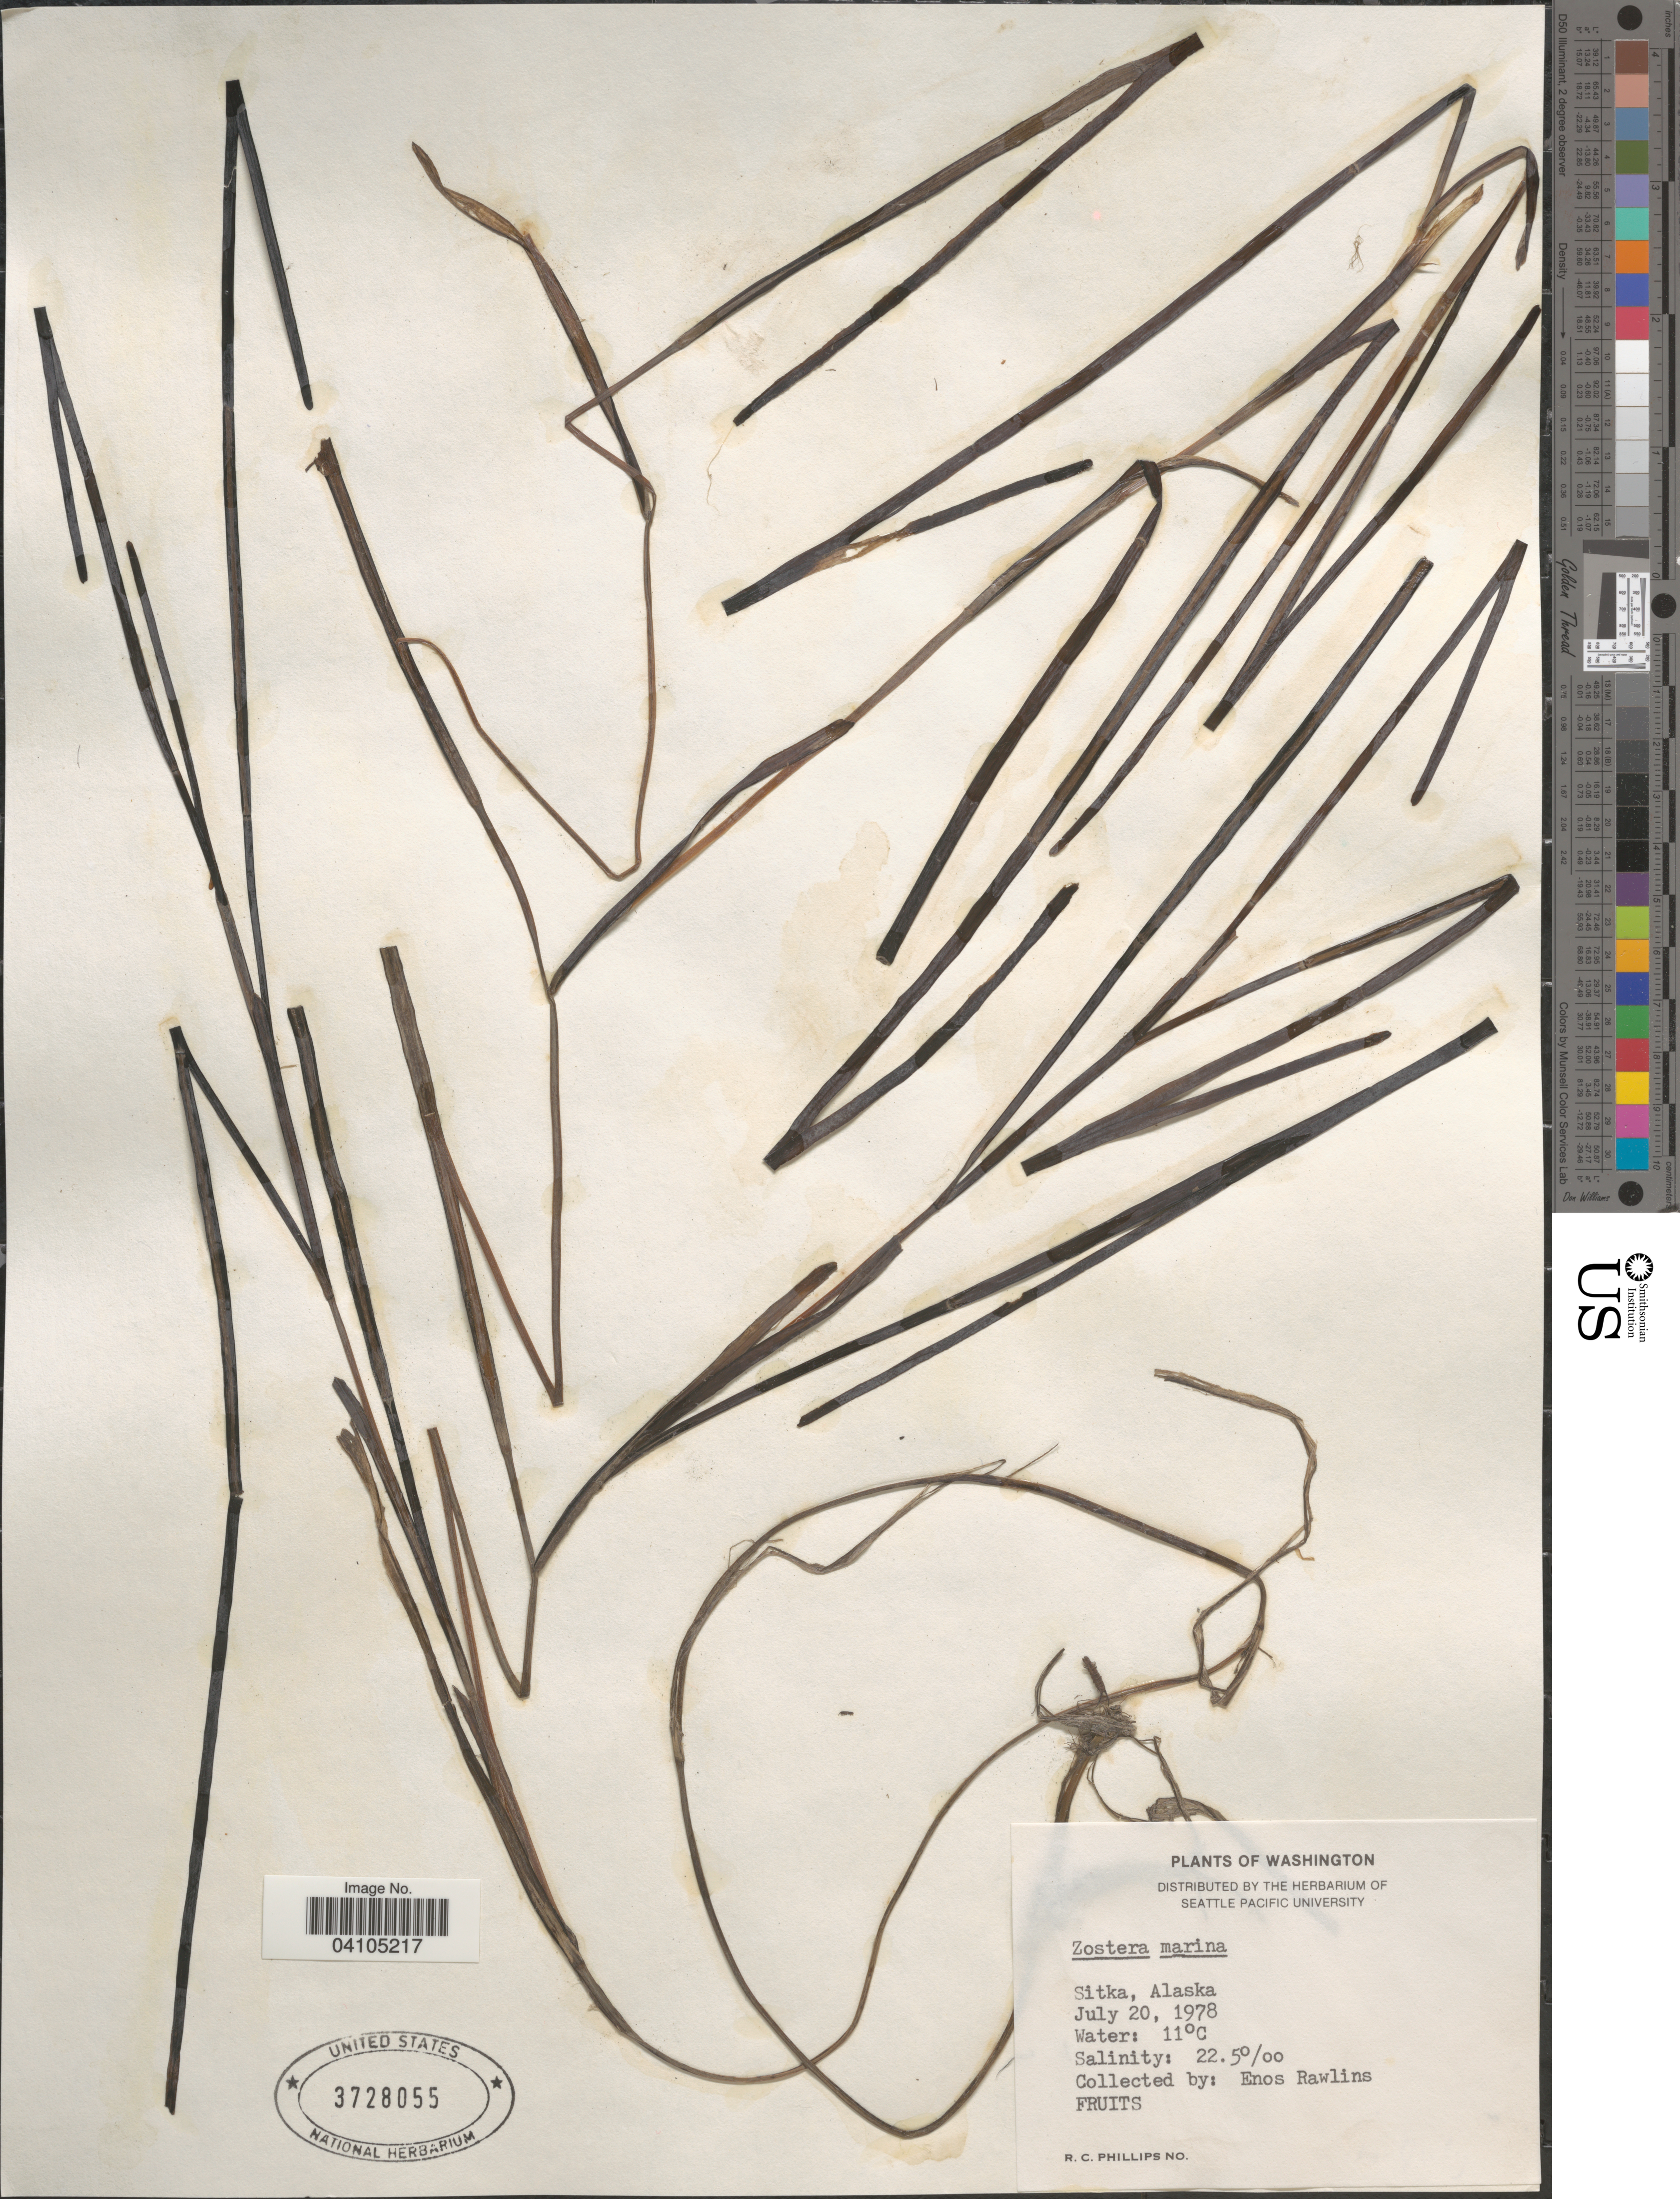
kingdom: Plantae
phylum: Tracheophyta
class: Liliopsida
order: Alismatales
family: Zosteraceae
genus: Zostera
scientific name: Zostera marina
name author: L.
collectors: E. Rawlins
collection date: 1978-07-20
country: United States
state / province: Alaska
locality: Sitka.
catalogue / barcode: US 3728055